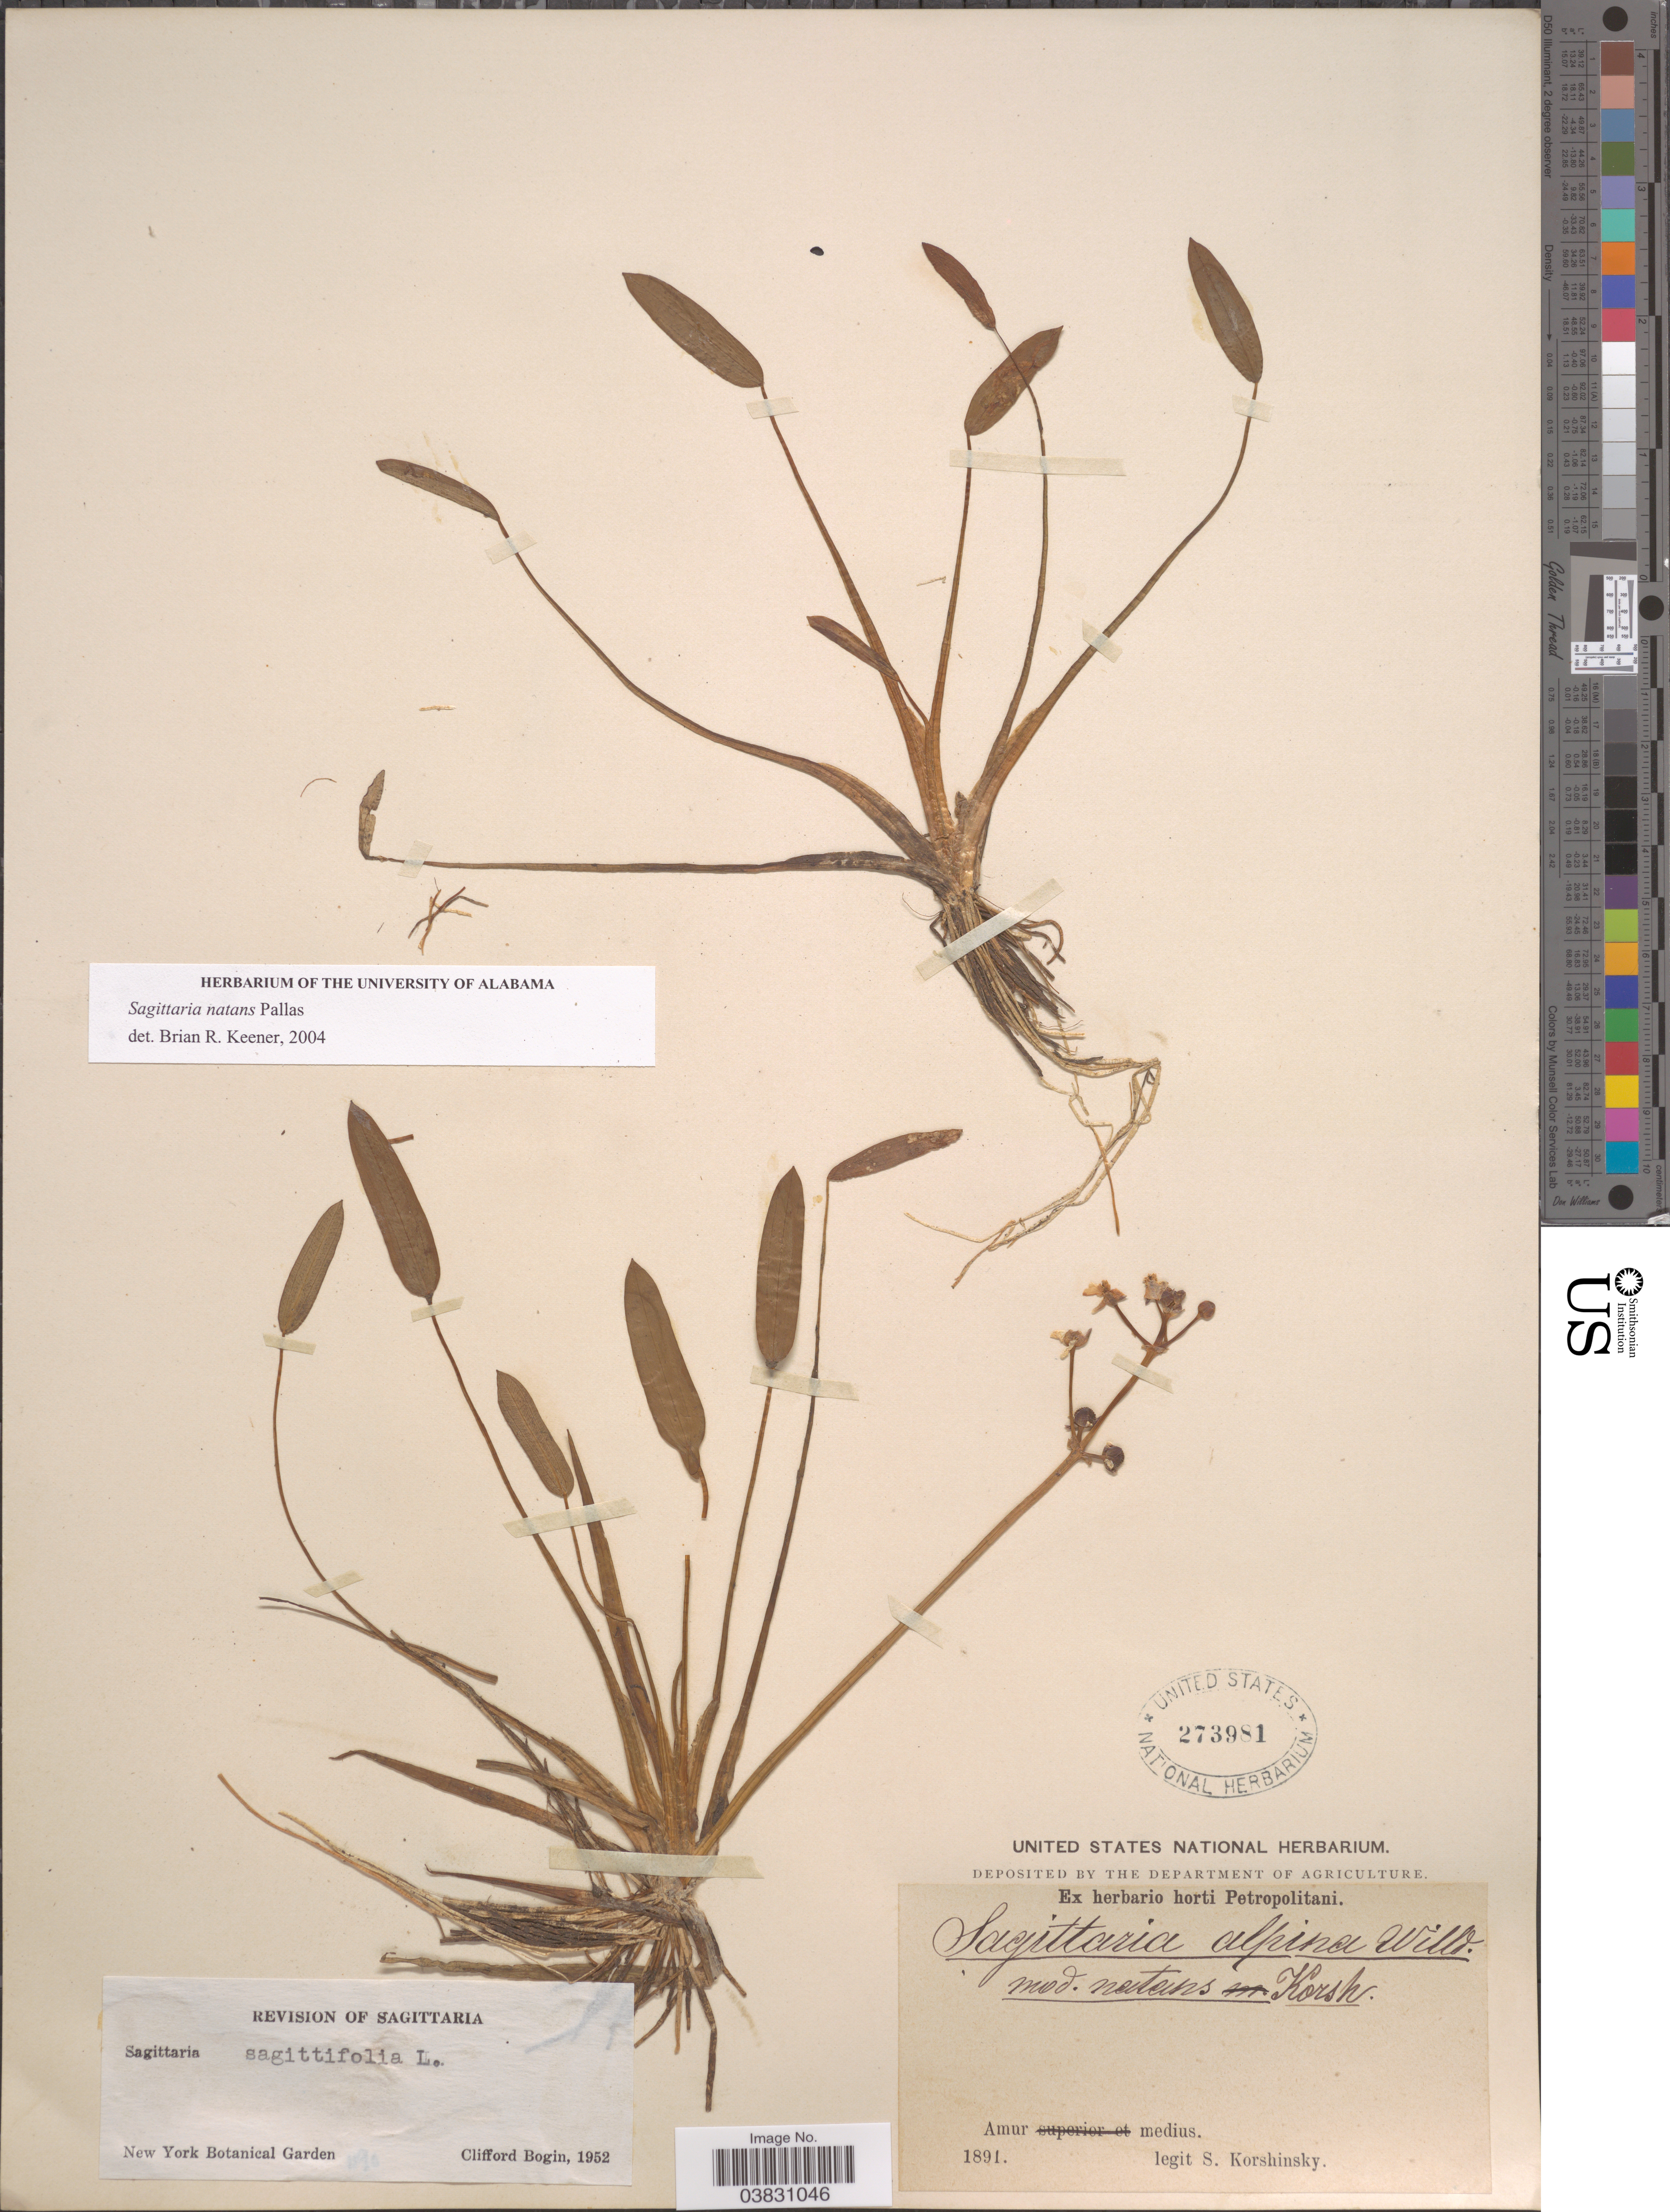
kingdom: Plantae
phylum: Tracheophyta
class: Liliopsida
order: Alismatales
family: Alismataceae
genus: Sagittaria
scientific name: Sagittaria natans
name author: Pall.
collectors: S. I. Korshinsky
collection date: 1891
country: Russian Federation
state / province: Amur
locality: Amur medius.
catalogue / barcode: US 273981